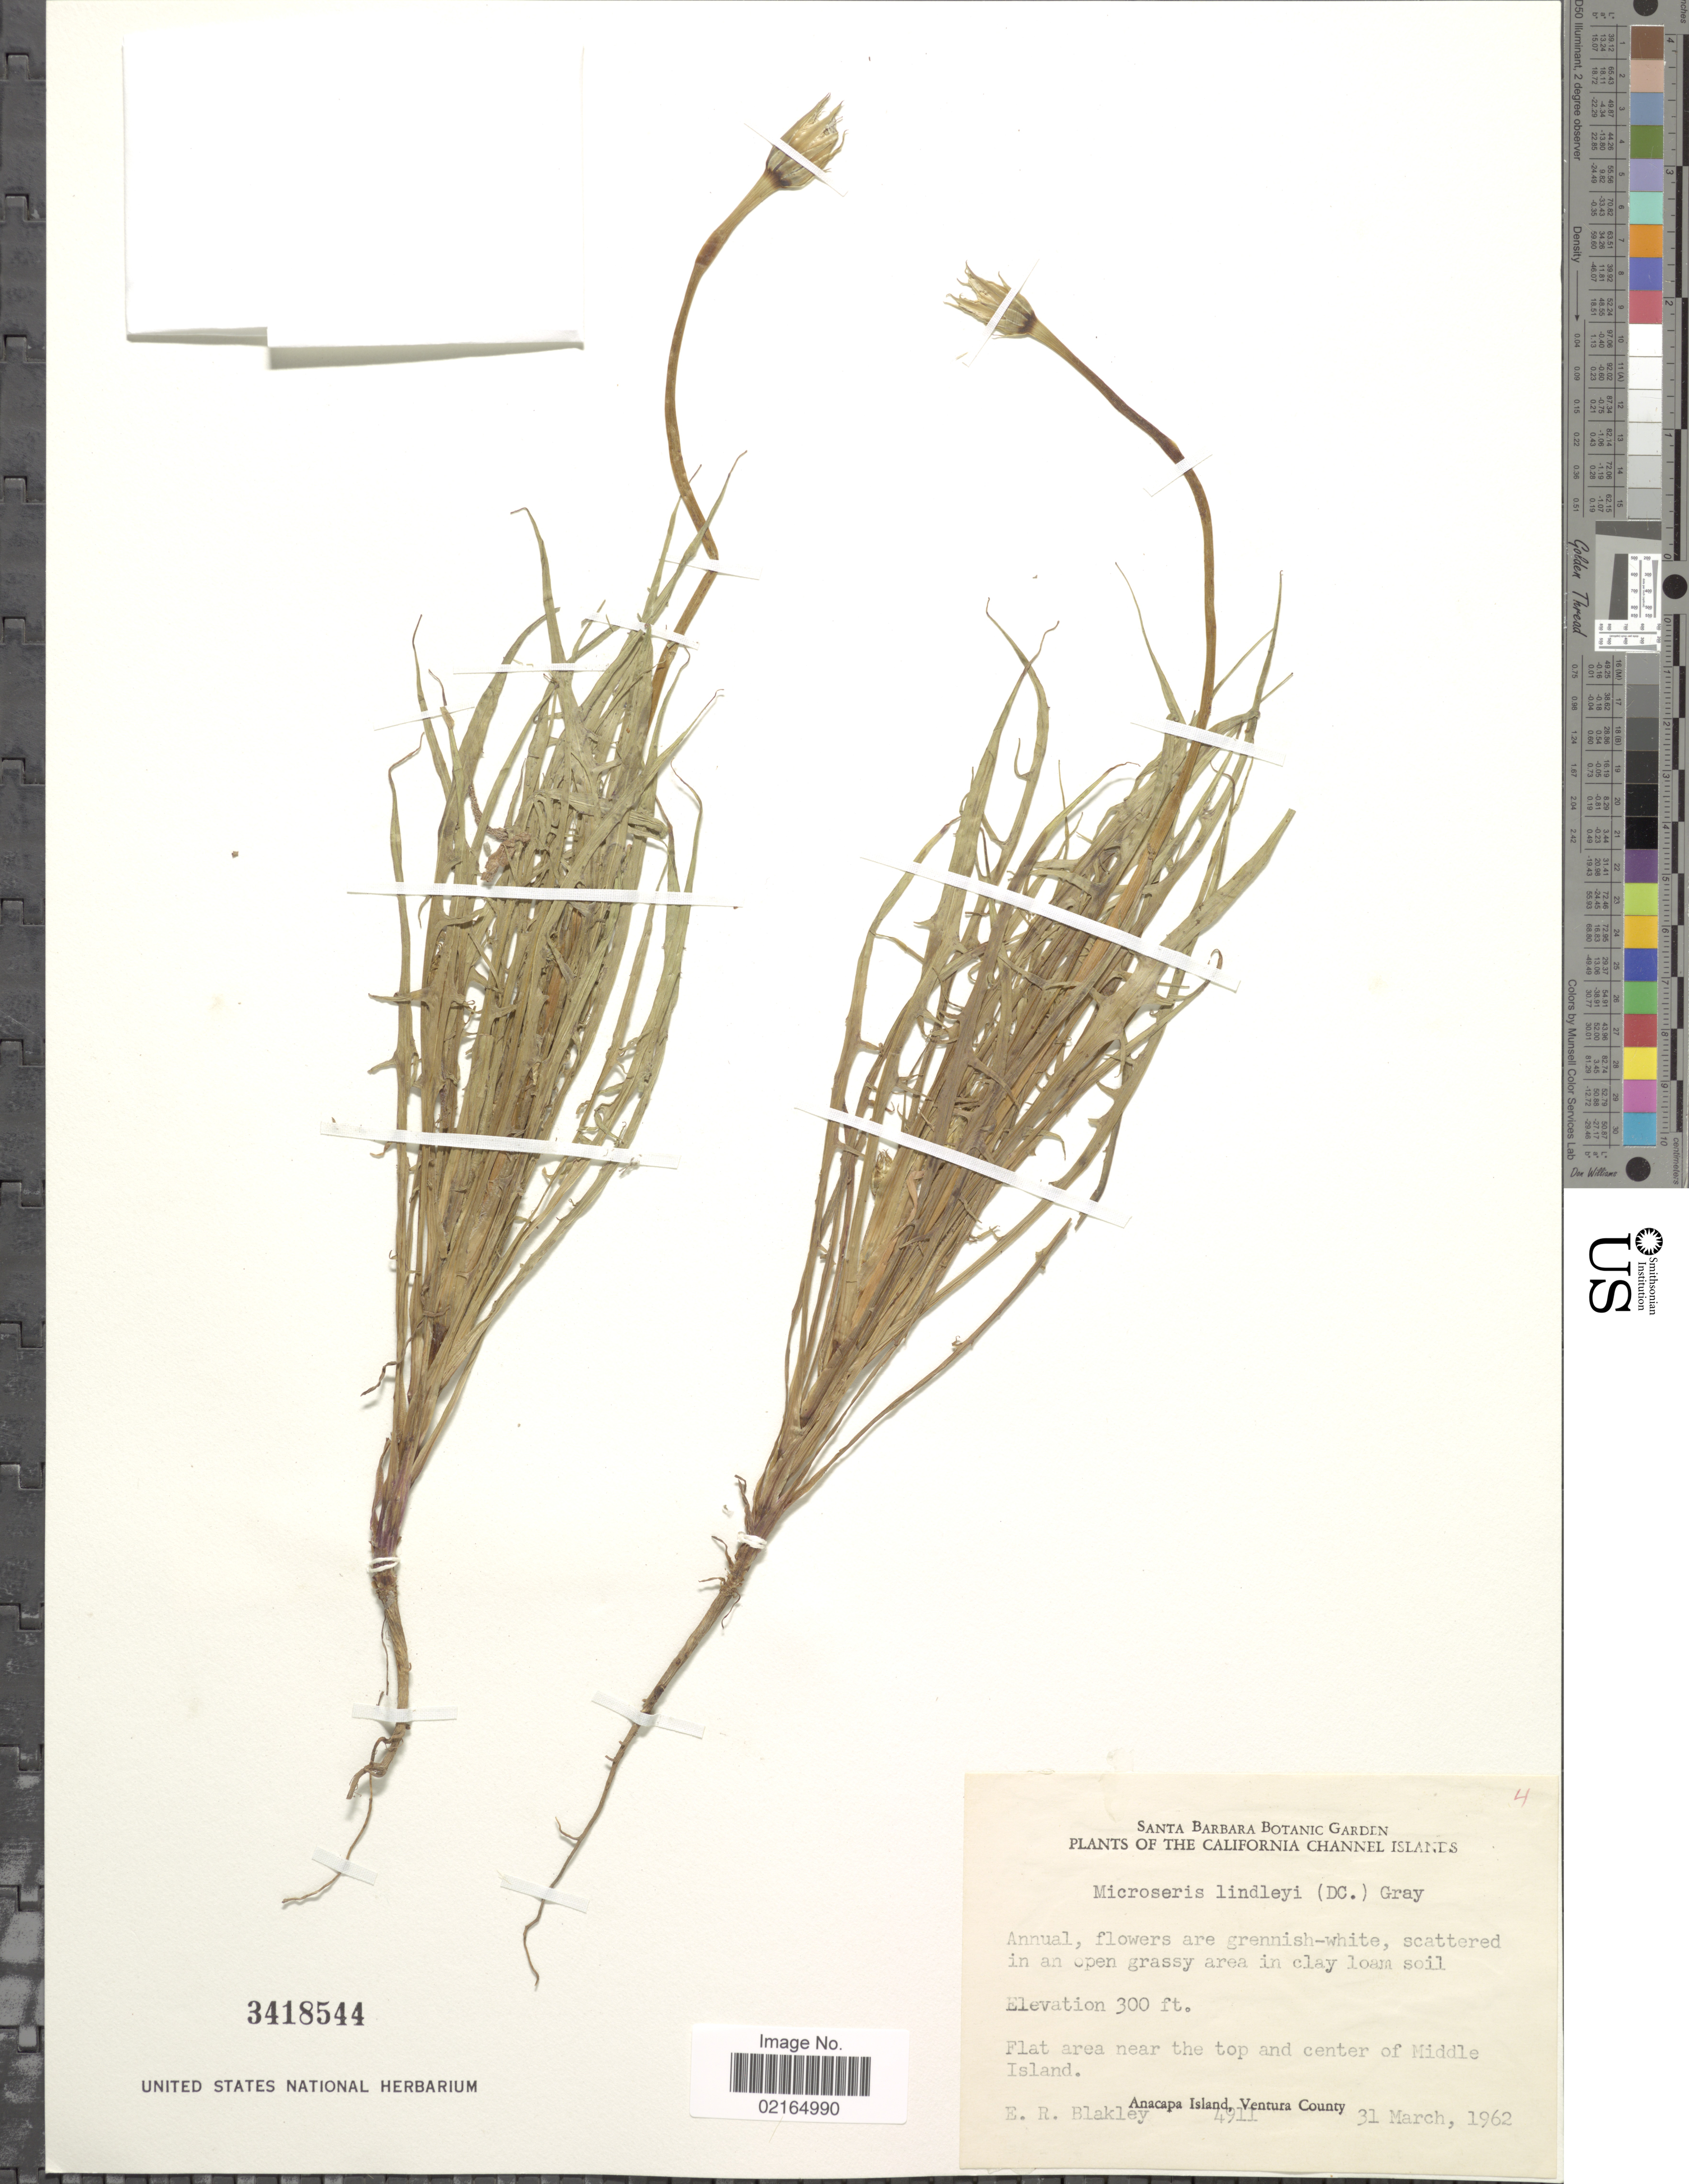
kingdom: Plantae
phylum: Tracheophyta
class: Magnoliopsida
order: Asterales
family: Asteraceae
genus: Uropappus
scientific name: Uropappus lindleyi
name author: (DC.) Nutt.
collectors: E. R. Blakley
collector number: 4911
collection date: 1962-03-31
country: United States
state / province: California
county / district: Ventura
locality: California Channel Islands, flat area near the top and center of Middle Island, Anacapa Island, Ventura County.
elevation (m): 91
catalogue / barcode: US 3418544